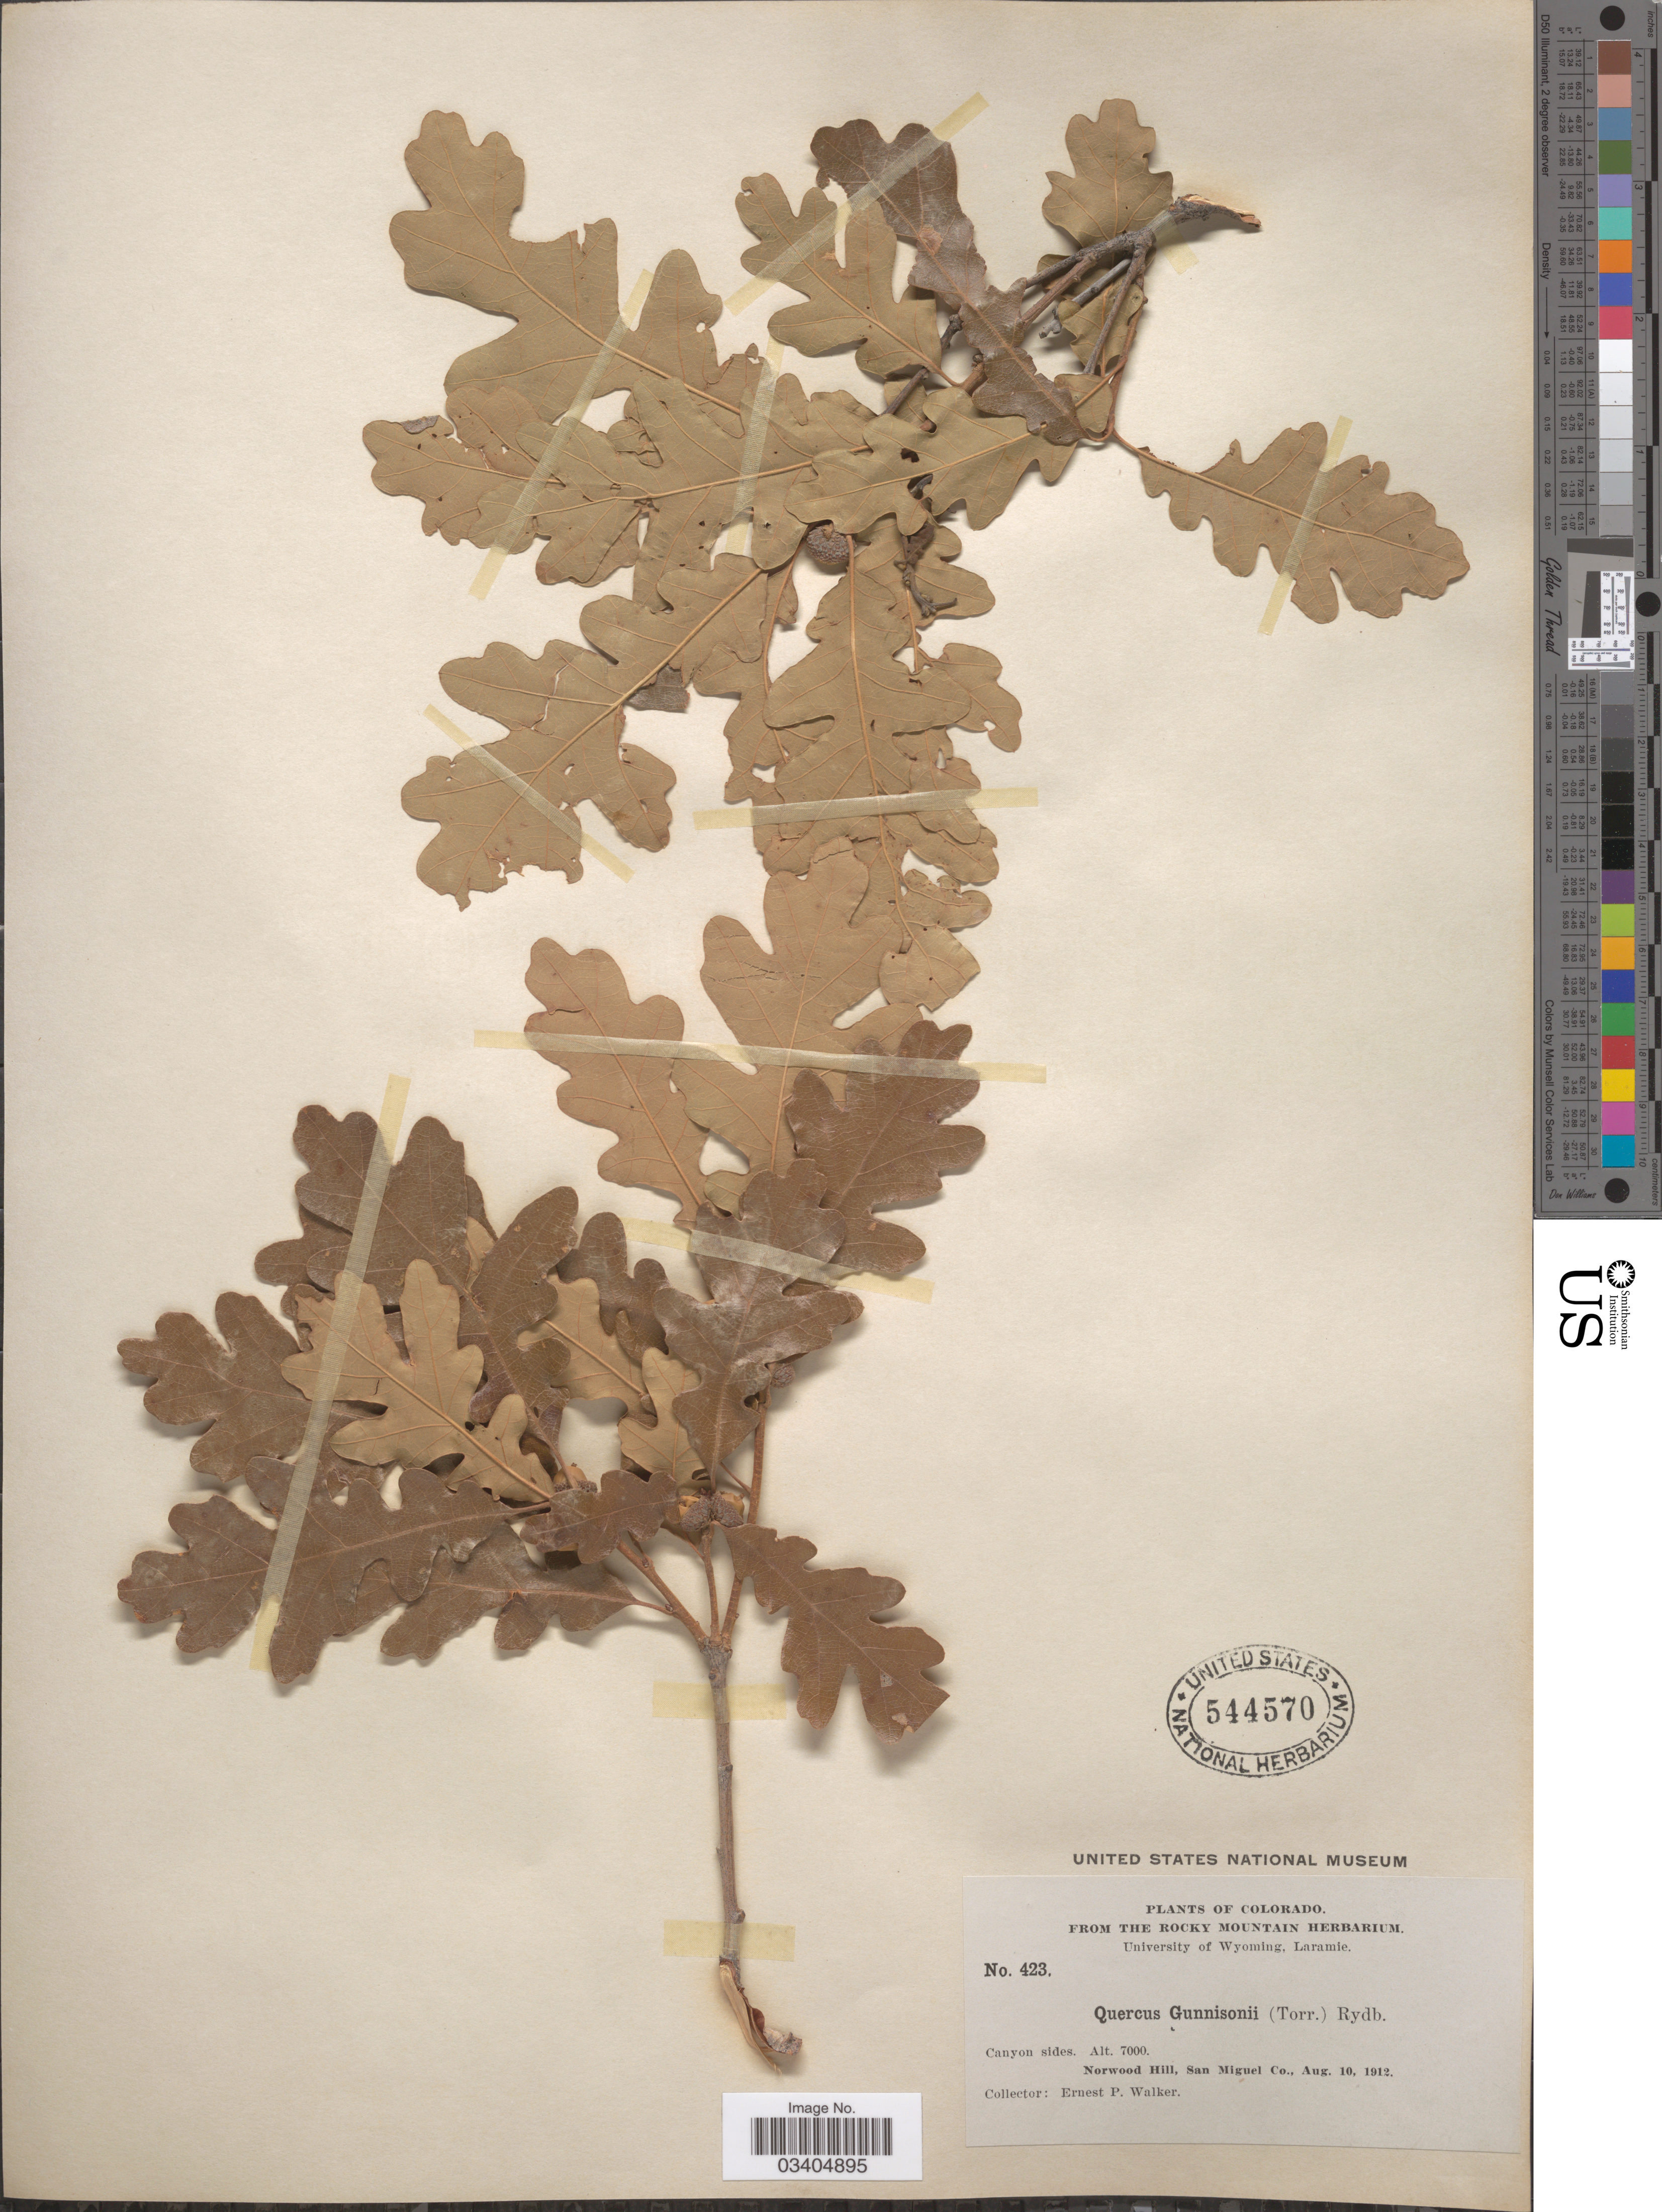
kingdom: Plantae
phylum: Tracheophyta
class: Magnoliopsida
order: Fagales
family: Fagaceae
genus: Quercus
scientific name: Quercus gambelii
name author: Nutt.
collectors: E. P. Walker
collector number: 423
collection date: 1912-08-10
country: United States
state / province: Colorado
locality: Canyon sides. Norwood Hill, San Miguel Co.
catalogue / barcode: US 544570